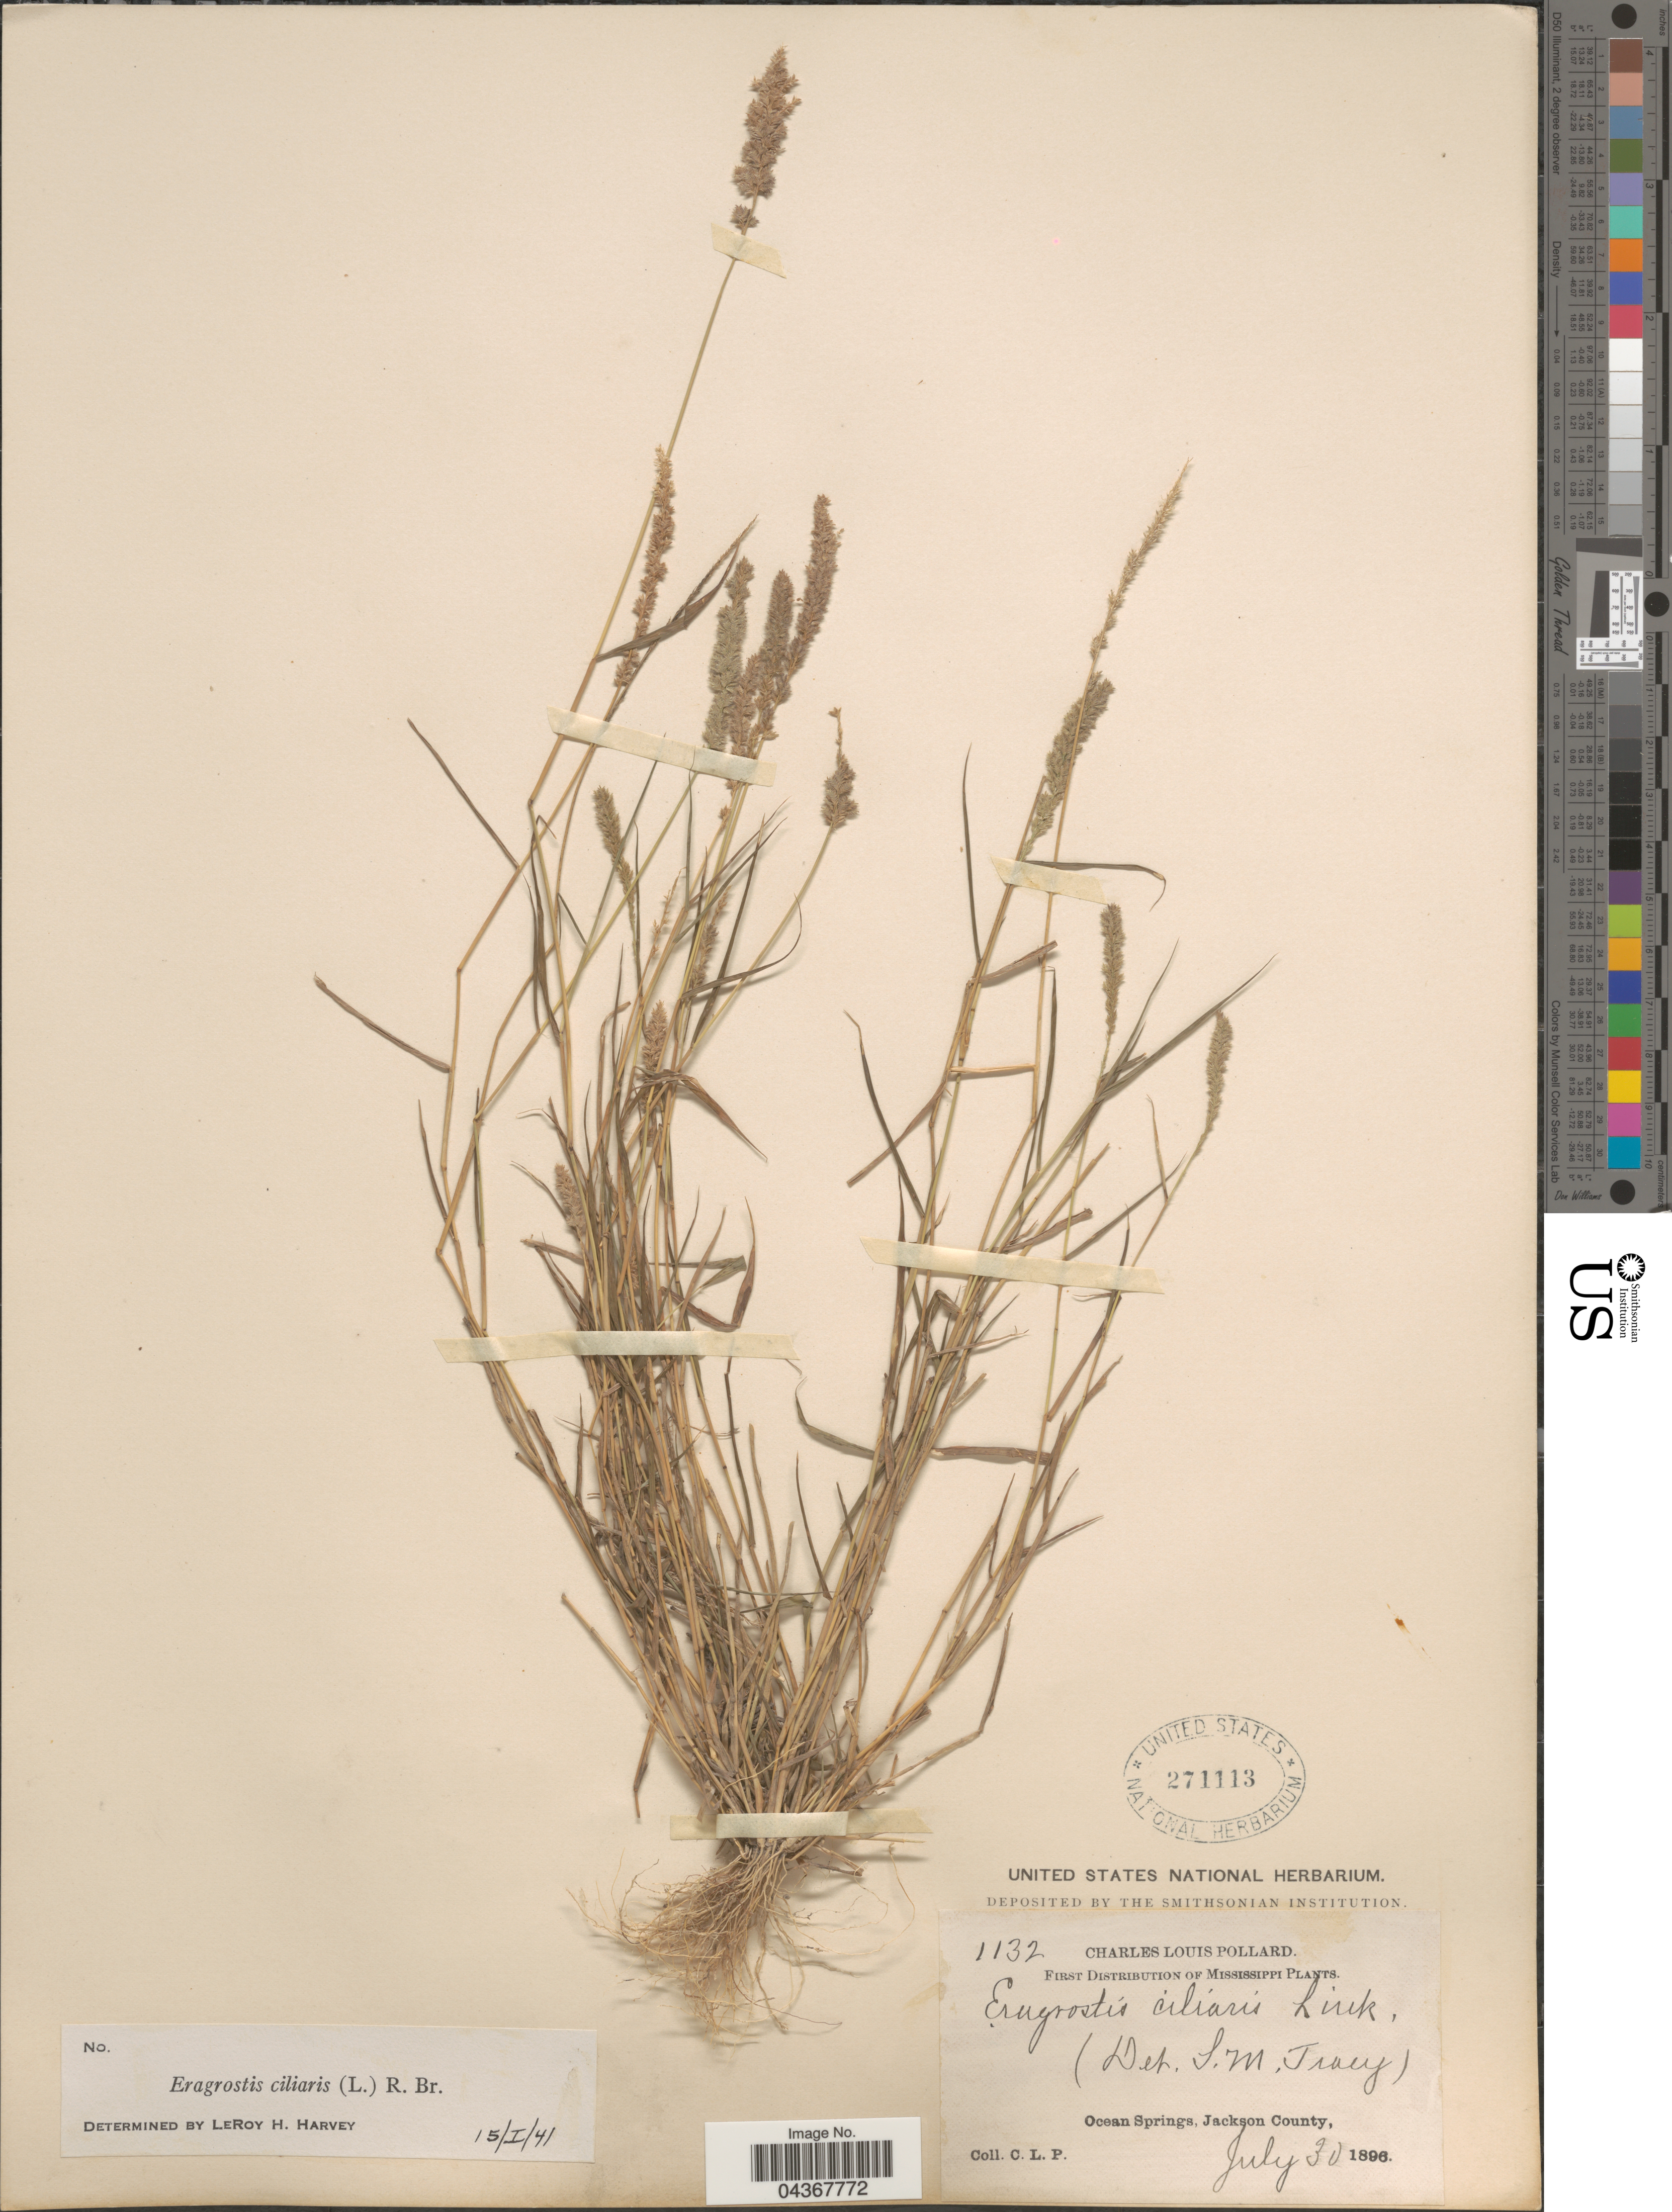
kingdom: Plantae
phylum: Tracheophyta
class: Liliopsida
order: Poales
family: Poaceae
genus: Eragrostis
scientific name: Eragrostis ciliaris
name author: (L.) R. Br.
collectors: C. L. Pollard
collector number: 1132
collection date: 1896-07-30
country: United States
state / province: Mississippi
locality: Ocean Springs, Jackson County.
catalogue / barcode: US 271113